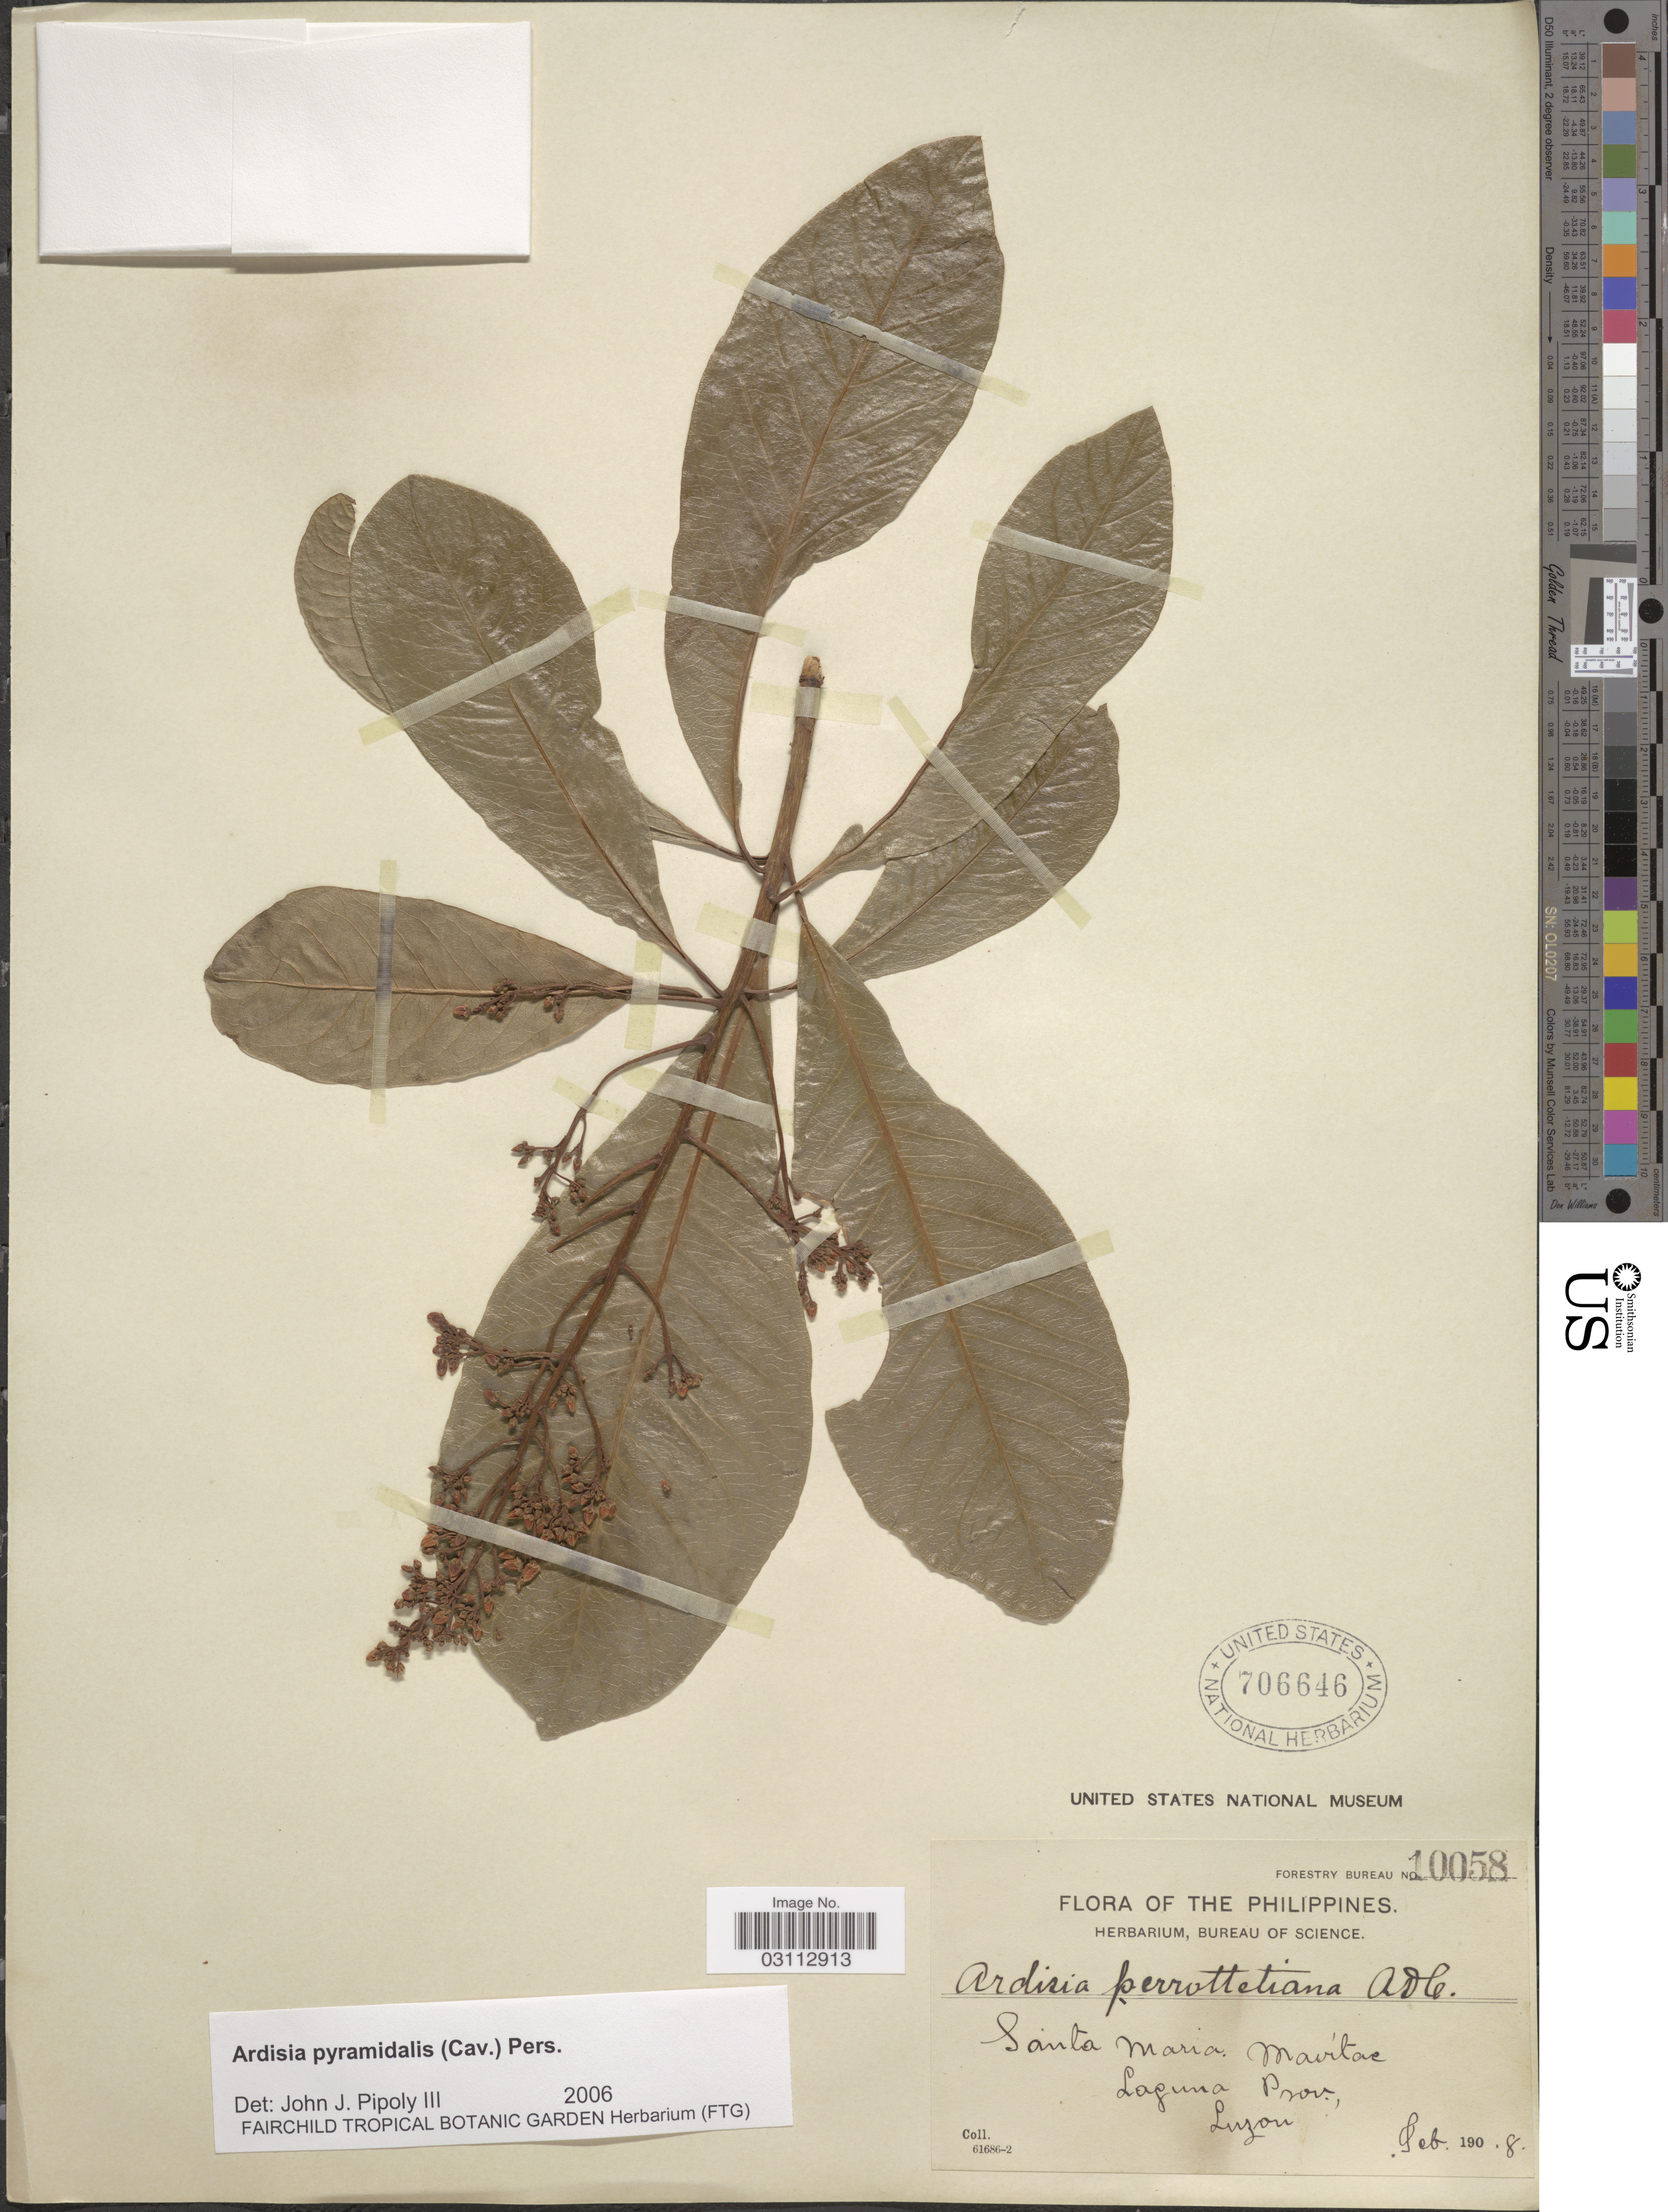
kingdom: Plantae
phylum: Tracheophyta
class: Magnoliopsida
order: Ericales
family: Primulaceae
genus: Ardisia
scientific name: Ardisia pyramidalis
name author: (Cav.) Pers.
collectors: Ex herb. Bureau of Science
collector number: Forestry Bureau 10058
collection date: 1908-02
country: Philippines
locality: Santa Maria. Mavítac. Laguna Prov., Luzon.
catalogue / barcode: US 706646